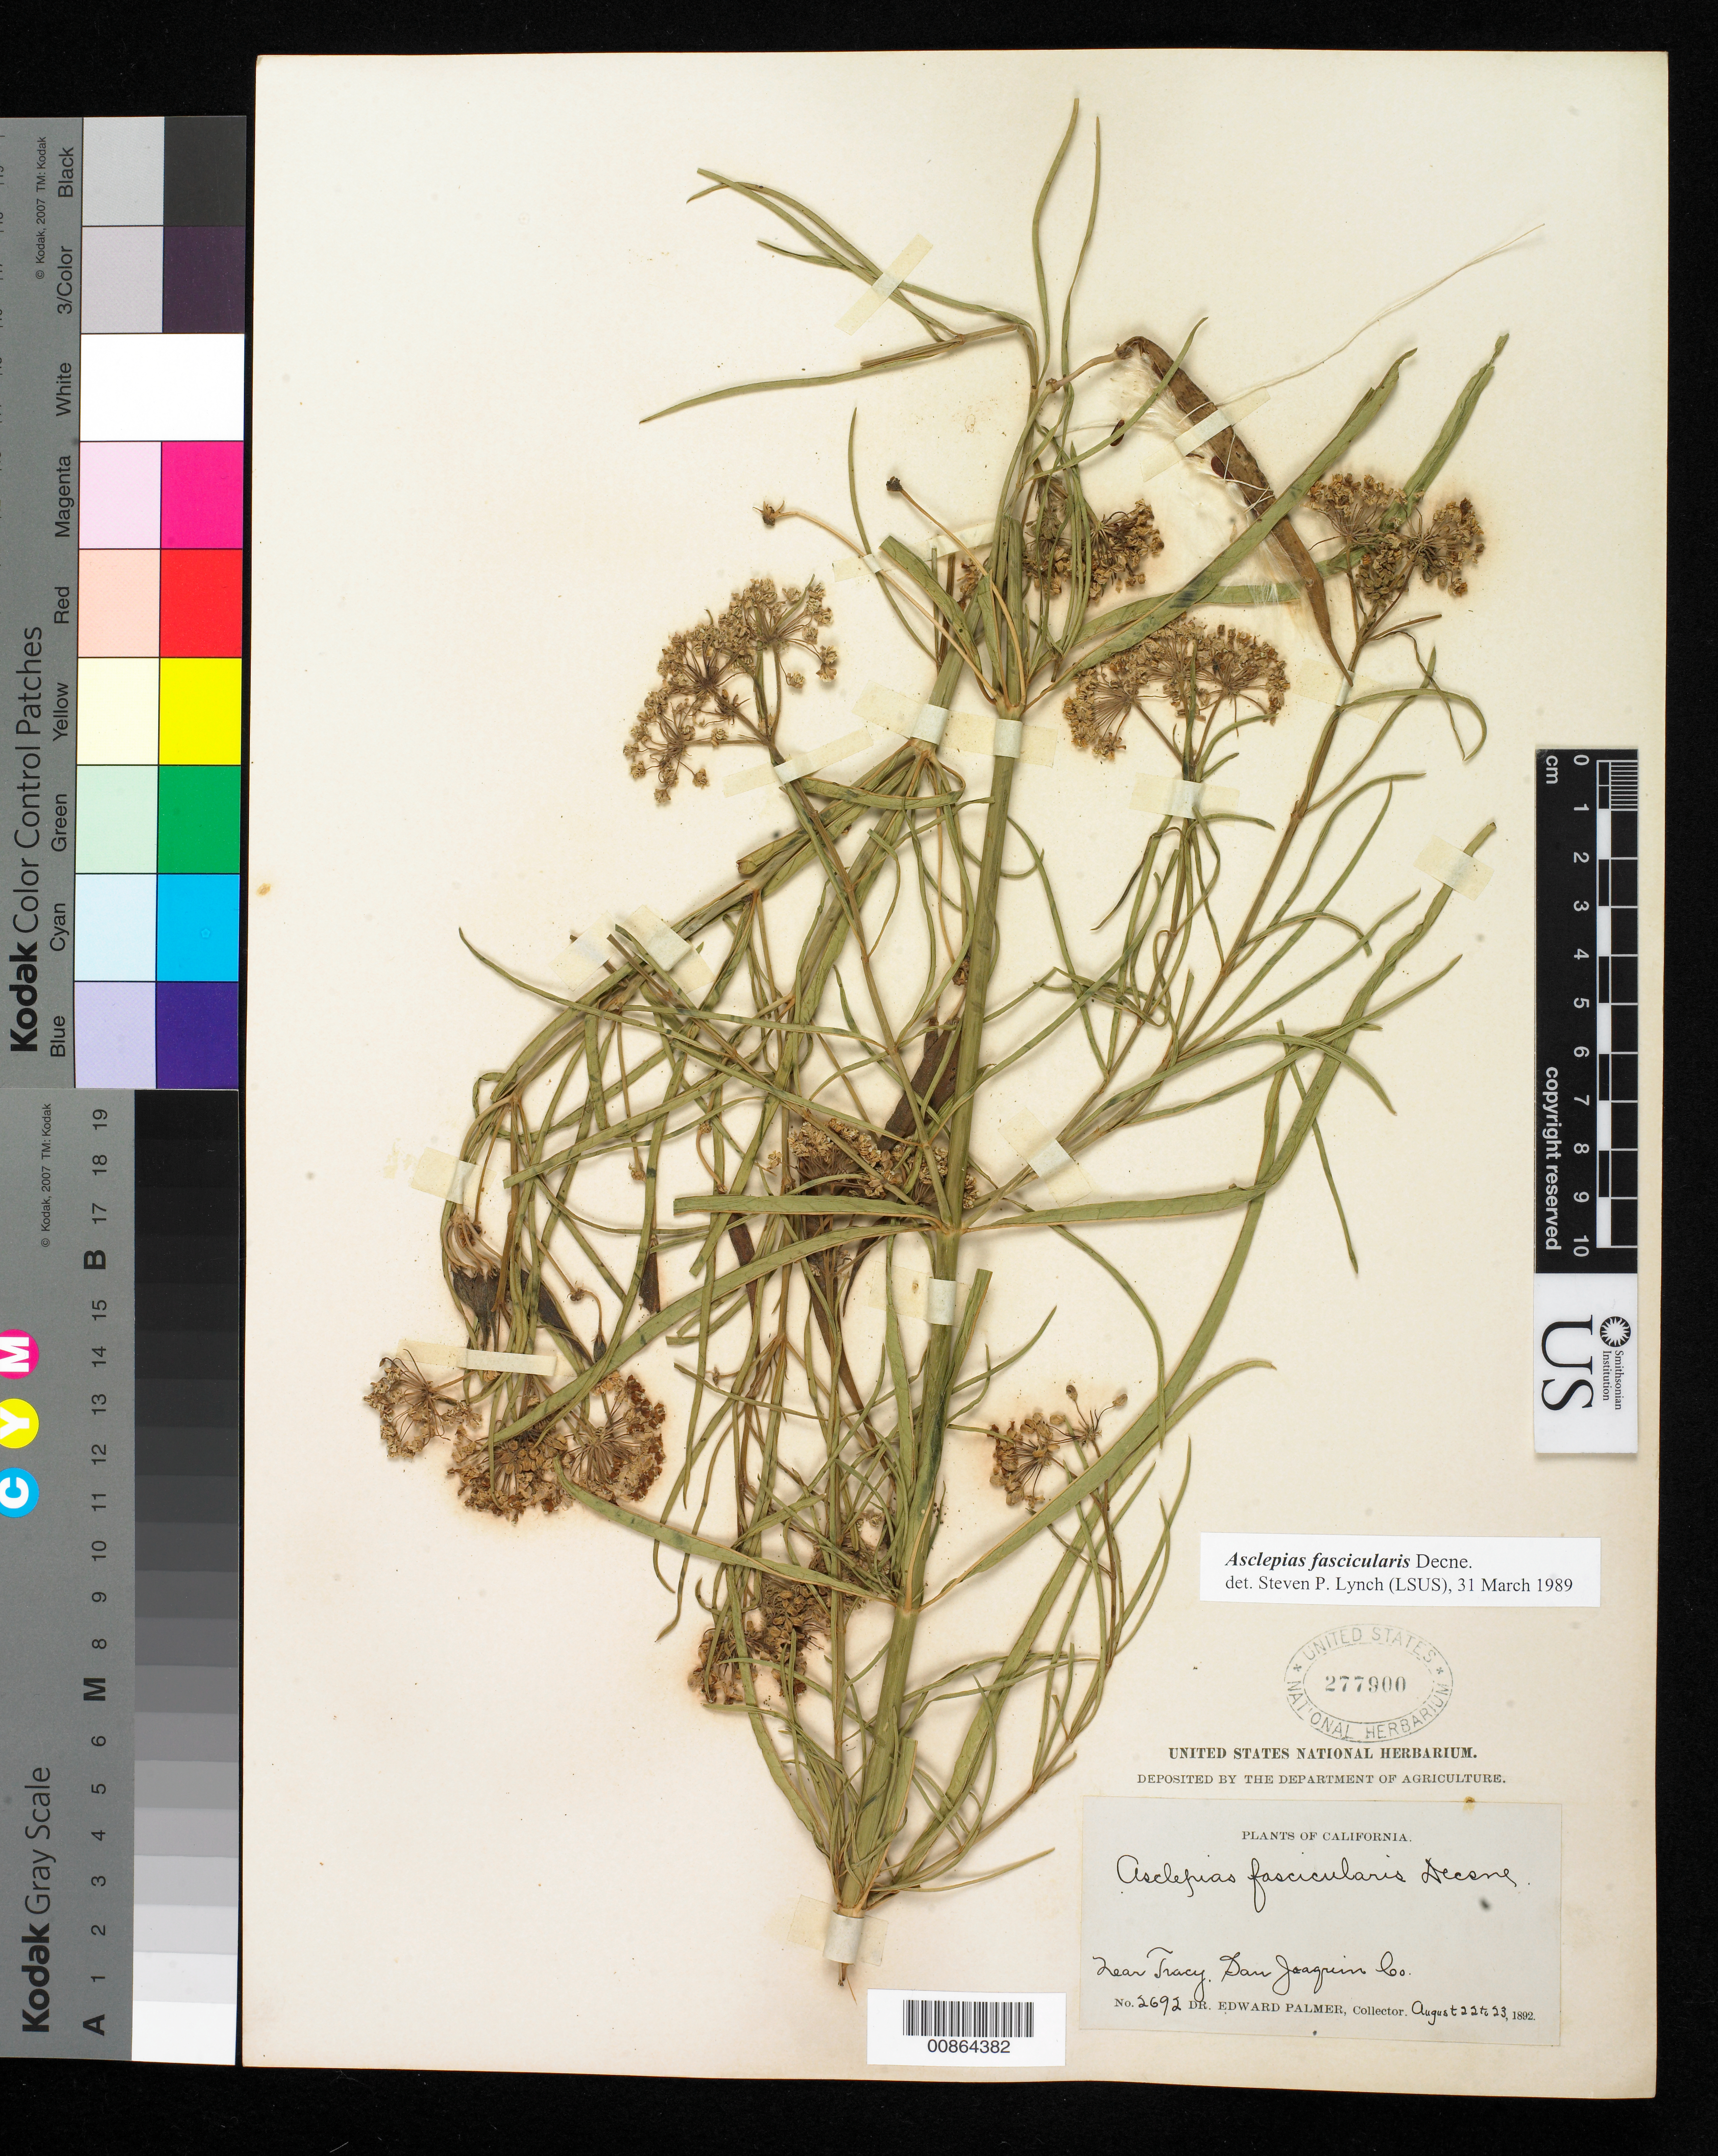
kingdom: Plantae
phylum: Tracheophyta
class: Magnoliopsida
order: Gentianales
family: Apocynaceae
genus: Asclepias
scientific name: Asclepias fascicularis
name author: Decne.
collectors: E. Palmer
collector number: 2692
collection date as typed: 22 Aug 1892 to 23 Aug 1892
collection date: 1892-08-22/1892-08-23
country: United States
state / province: California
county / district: San Joaquin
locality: Near Tracy, San Joaquin County, California.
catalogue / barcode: US 277900